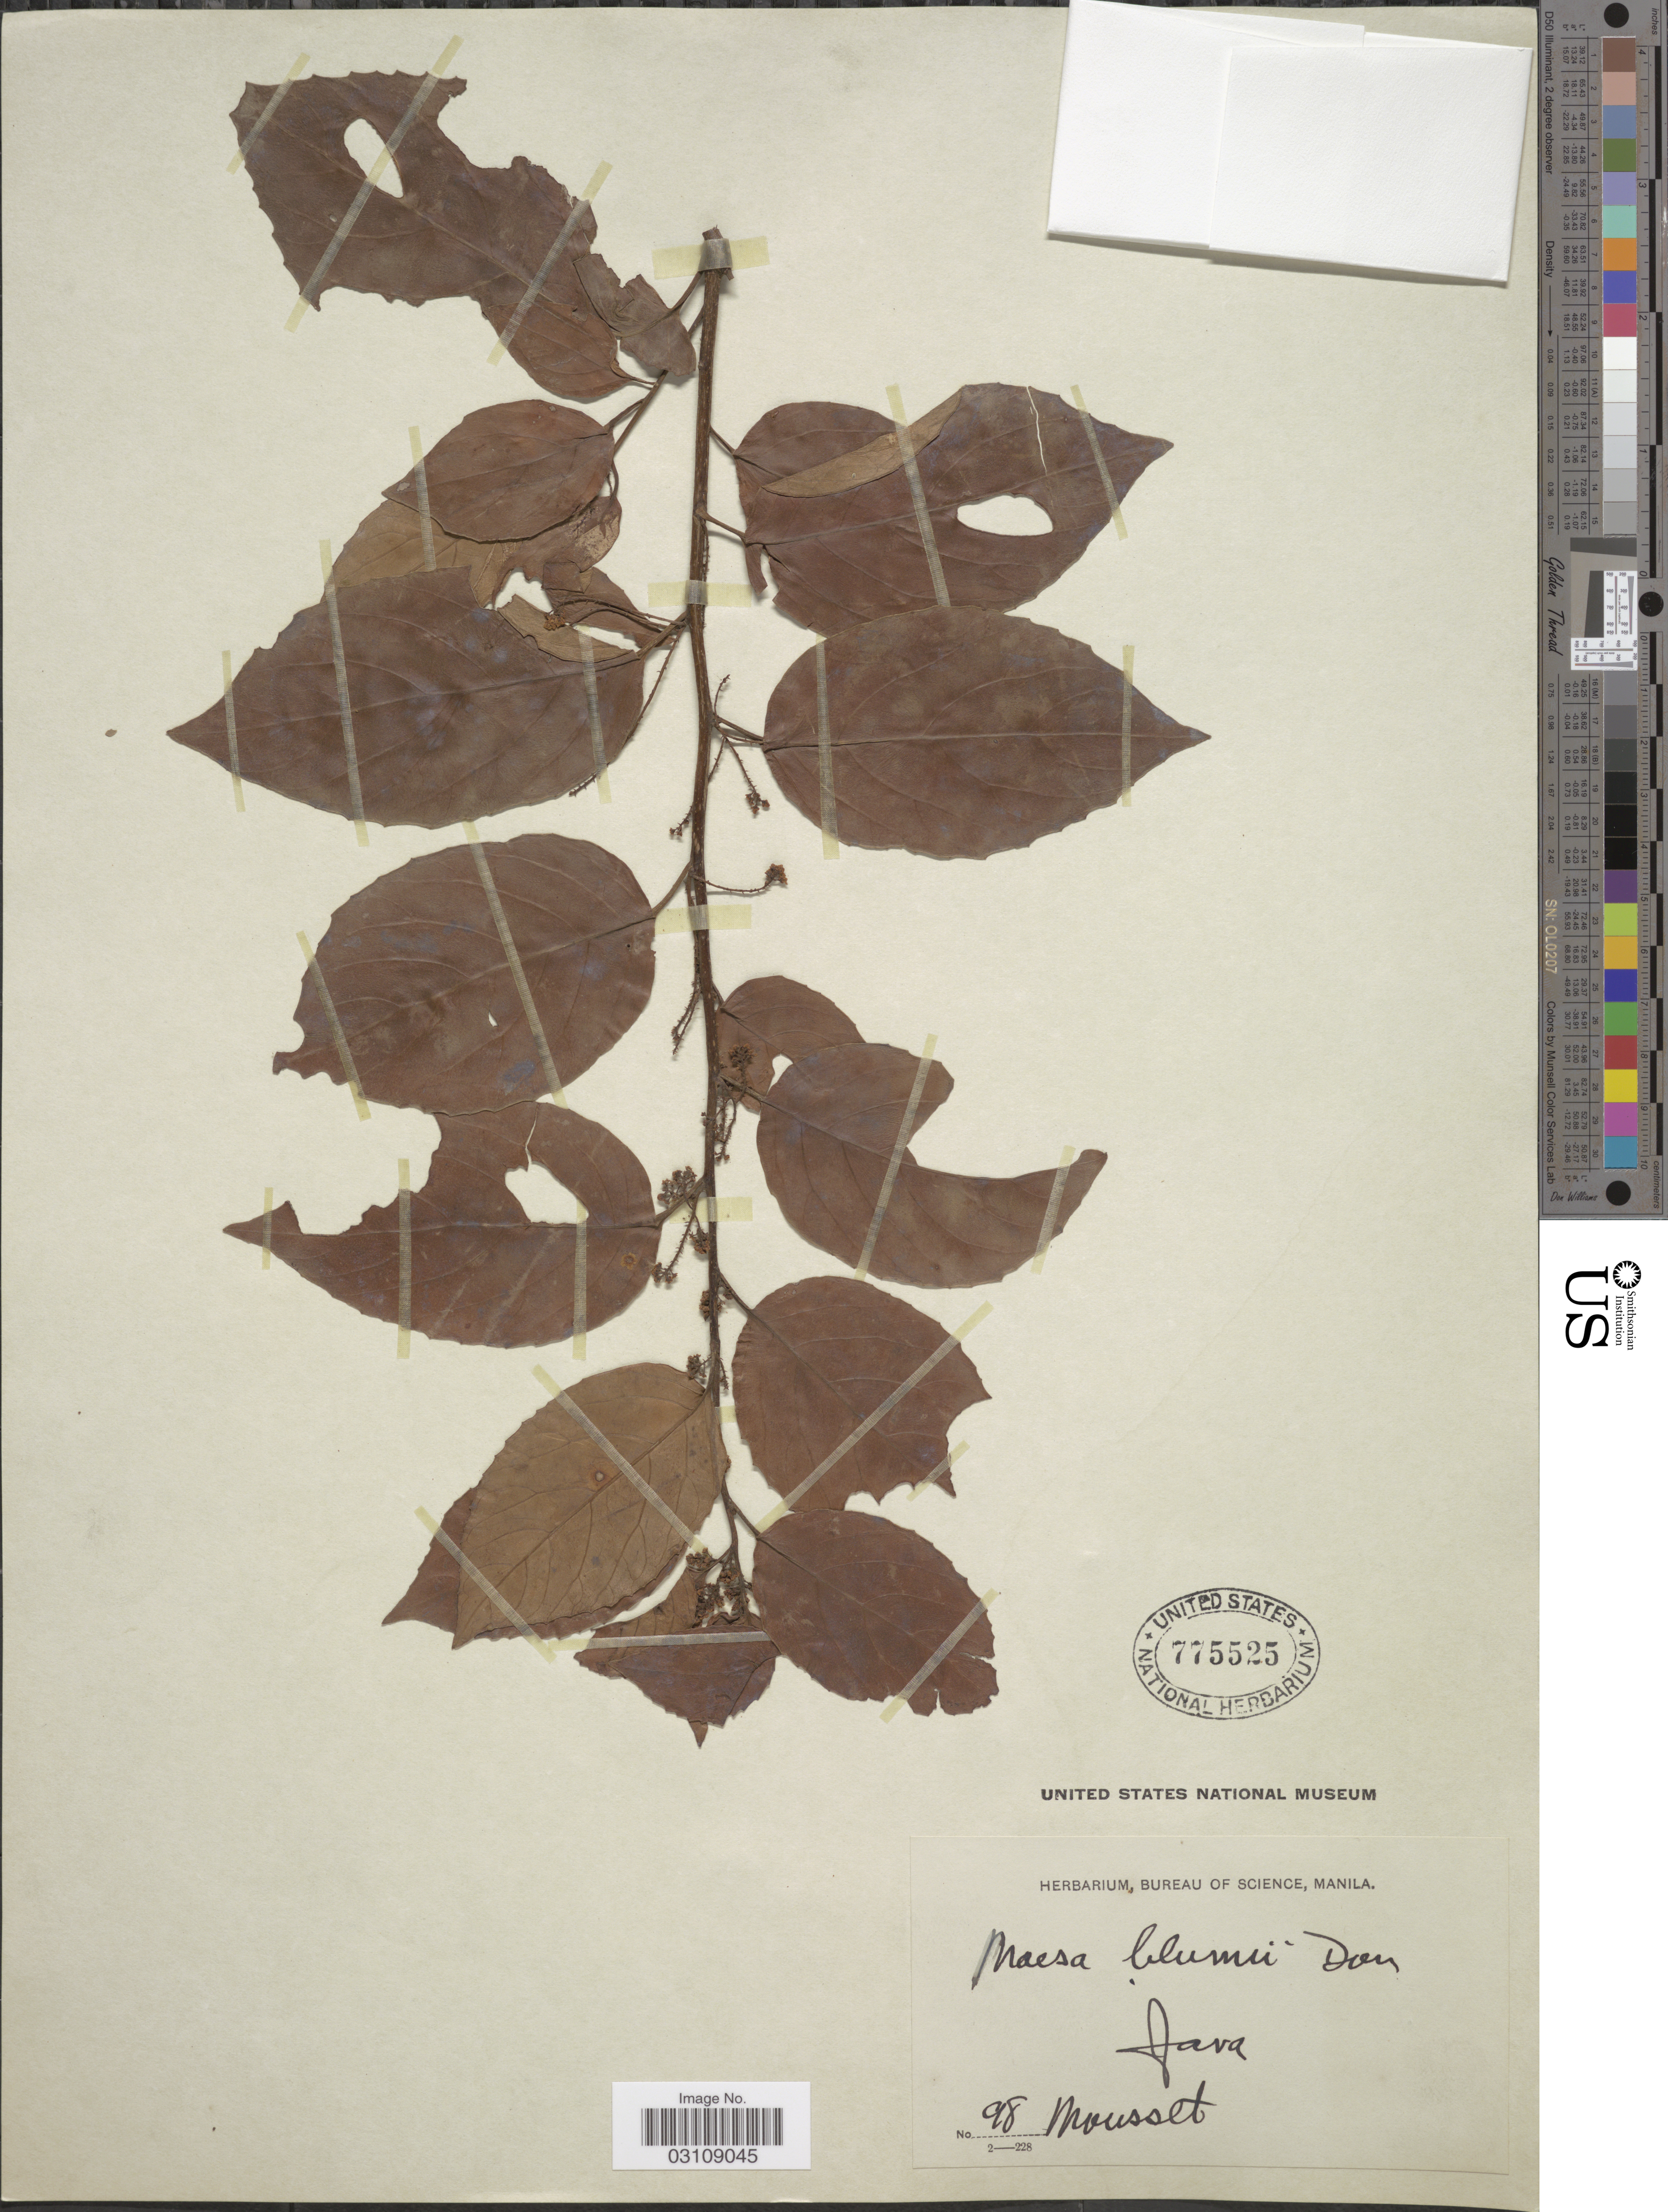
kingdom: Plantae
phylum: Tracheophyta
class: Magnoliopsida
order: Ericales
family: Primulaceae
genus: Maesa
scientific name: Maesa blumei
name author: D. Don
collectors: Mousset, --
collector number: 98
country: Indonesia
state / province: Java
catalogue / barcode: US 775525